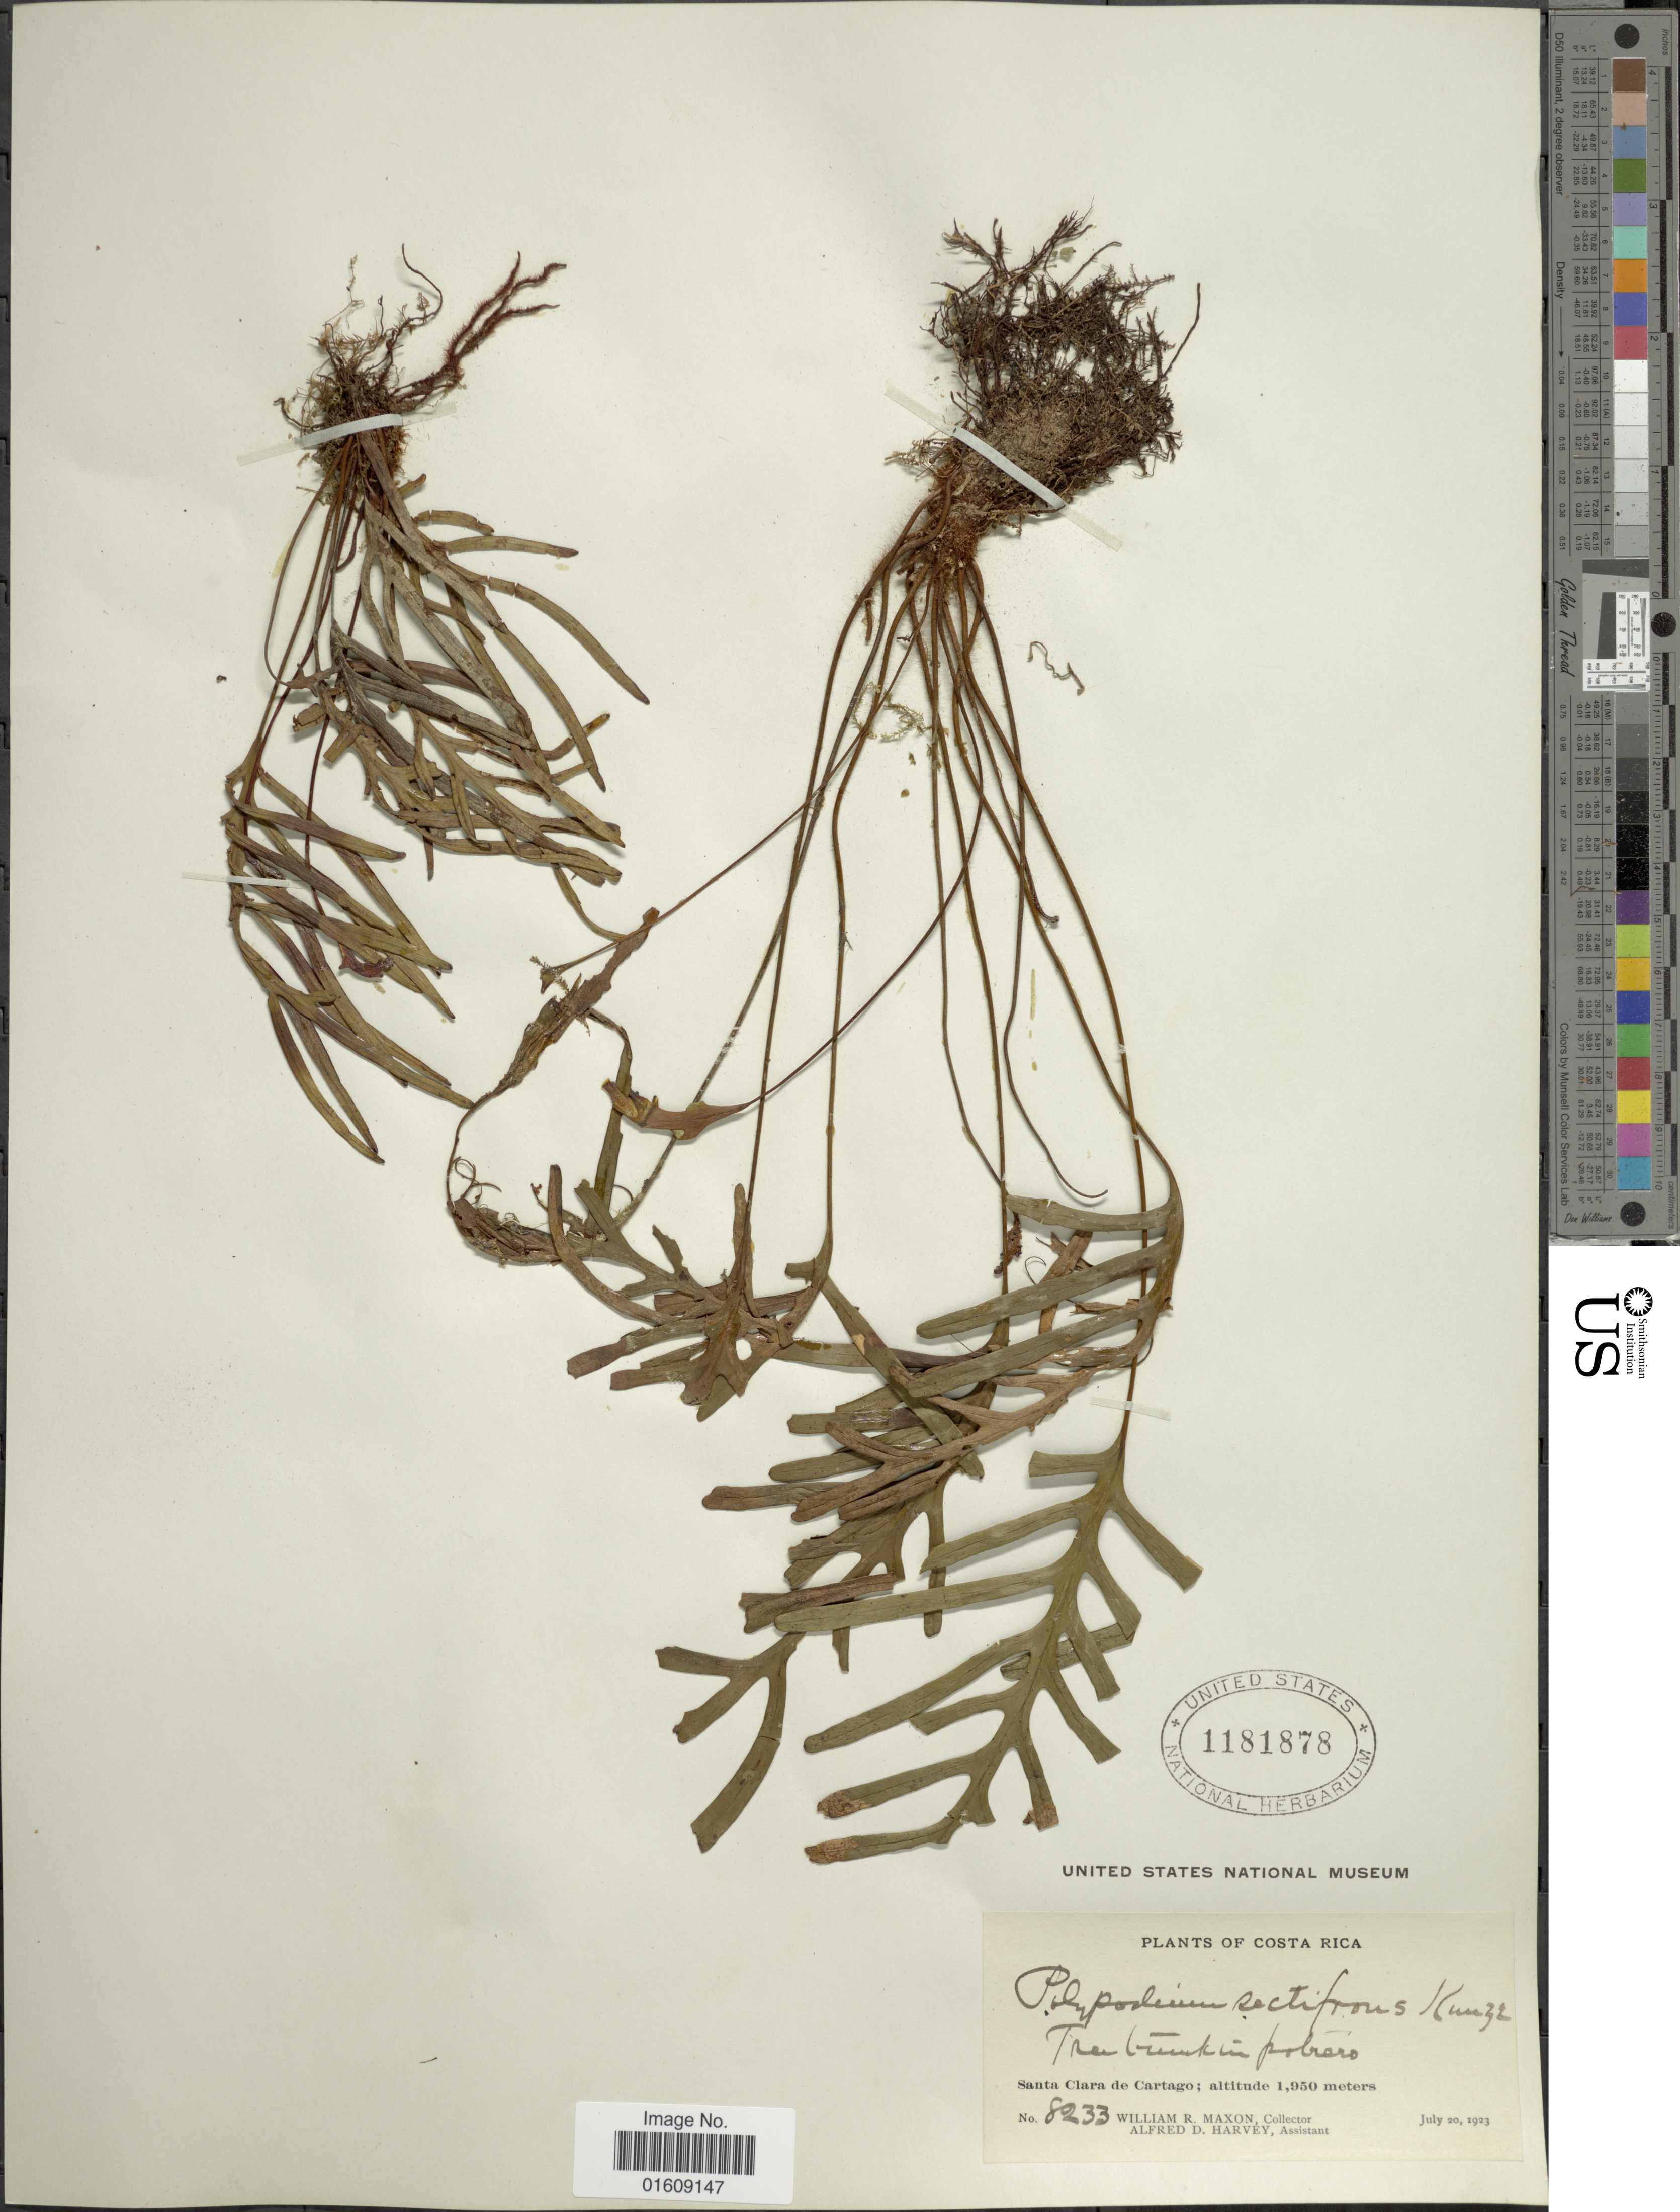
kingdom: Plantae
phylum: Tracheophyta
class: Polypodiopsida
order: Polypodiales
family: Polypodiaceae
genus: Zygophlebia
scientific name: Zygophlebia sectifrons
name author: (Kunze ex Mett.) L.E. Bishop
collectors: W. R. Maxon & A. D. Harvey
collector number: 8233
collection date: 1923-07-20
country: Costa Rica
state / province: Cartago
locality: Costa Rica, Santa Clara de Cartago.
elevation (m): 1950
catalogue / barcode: US 1181878